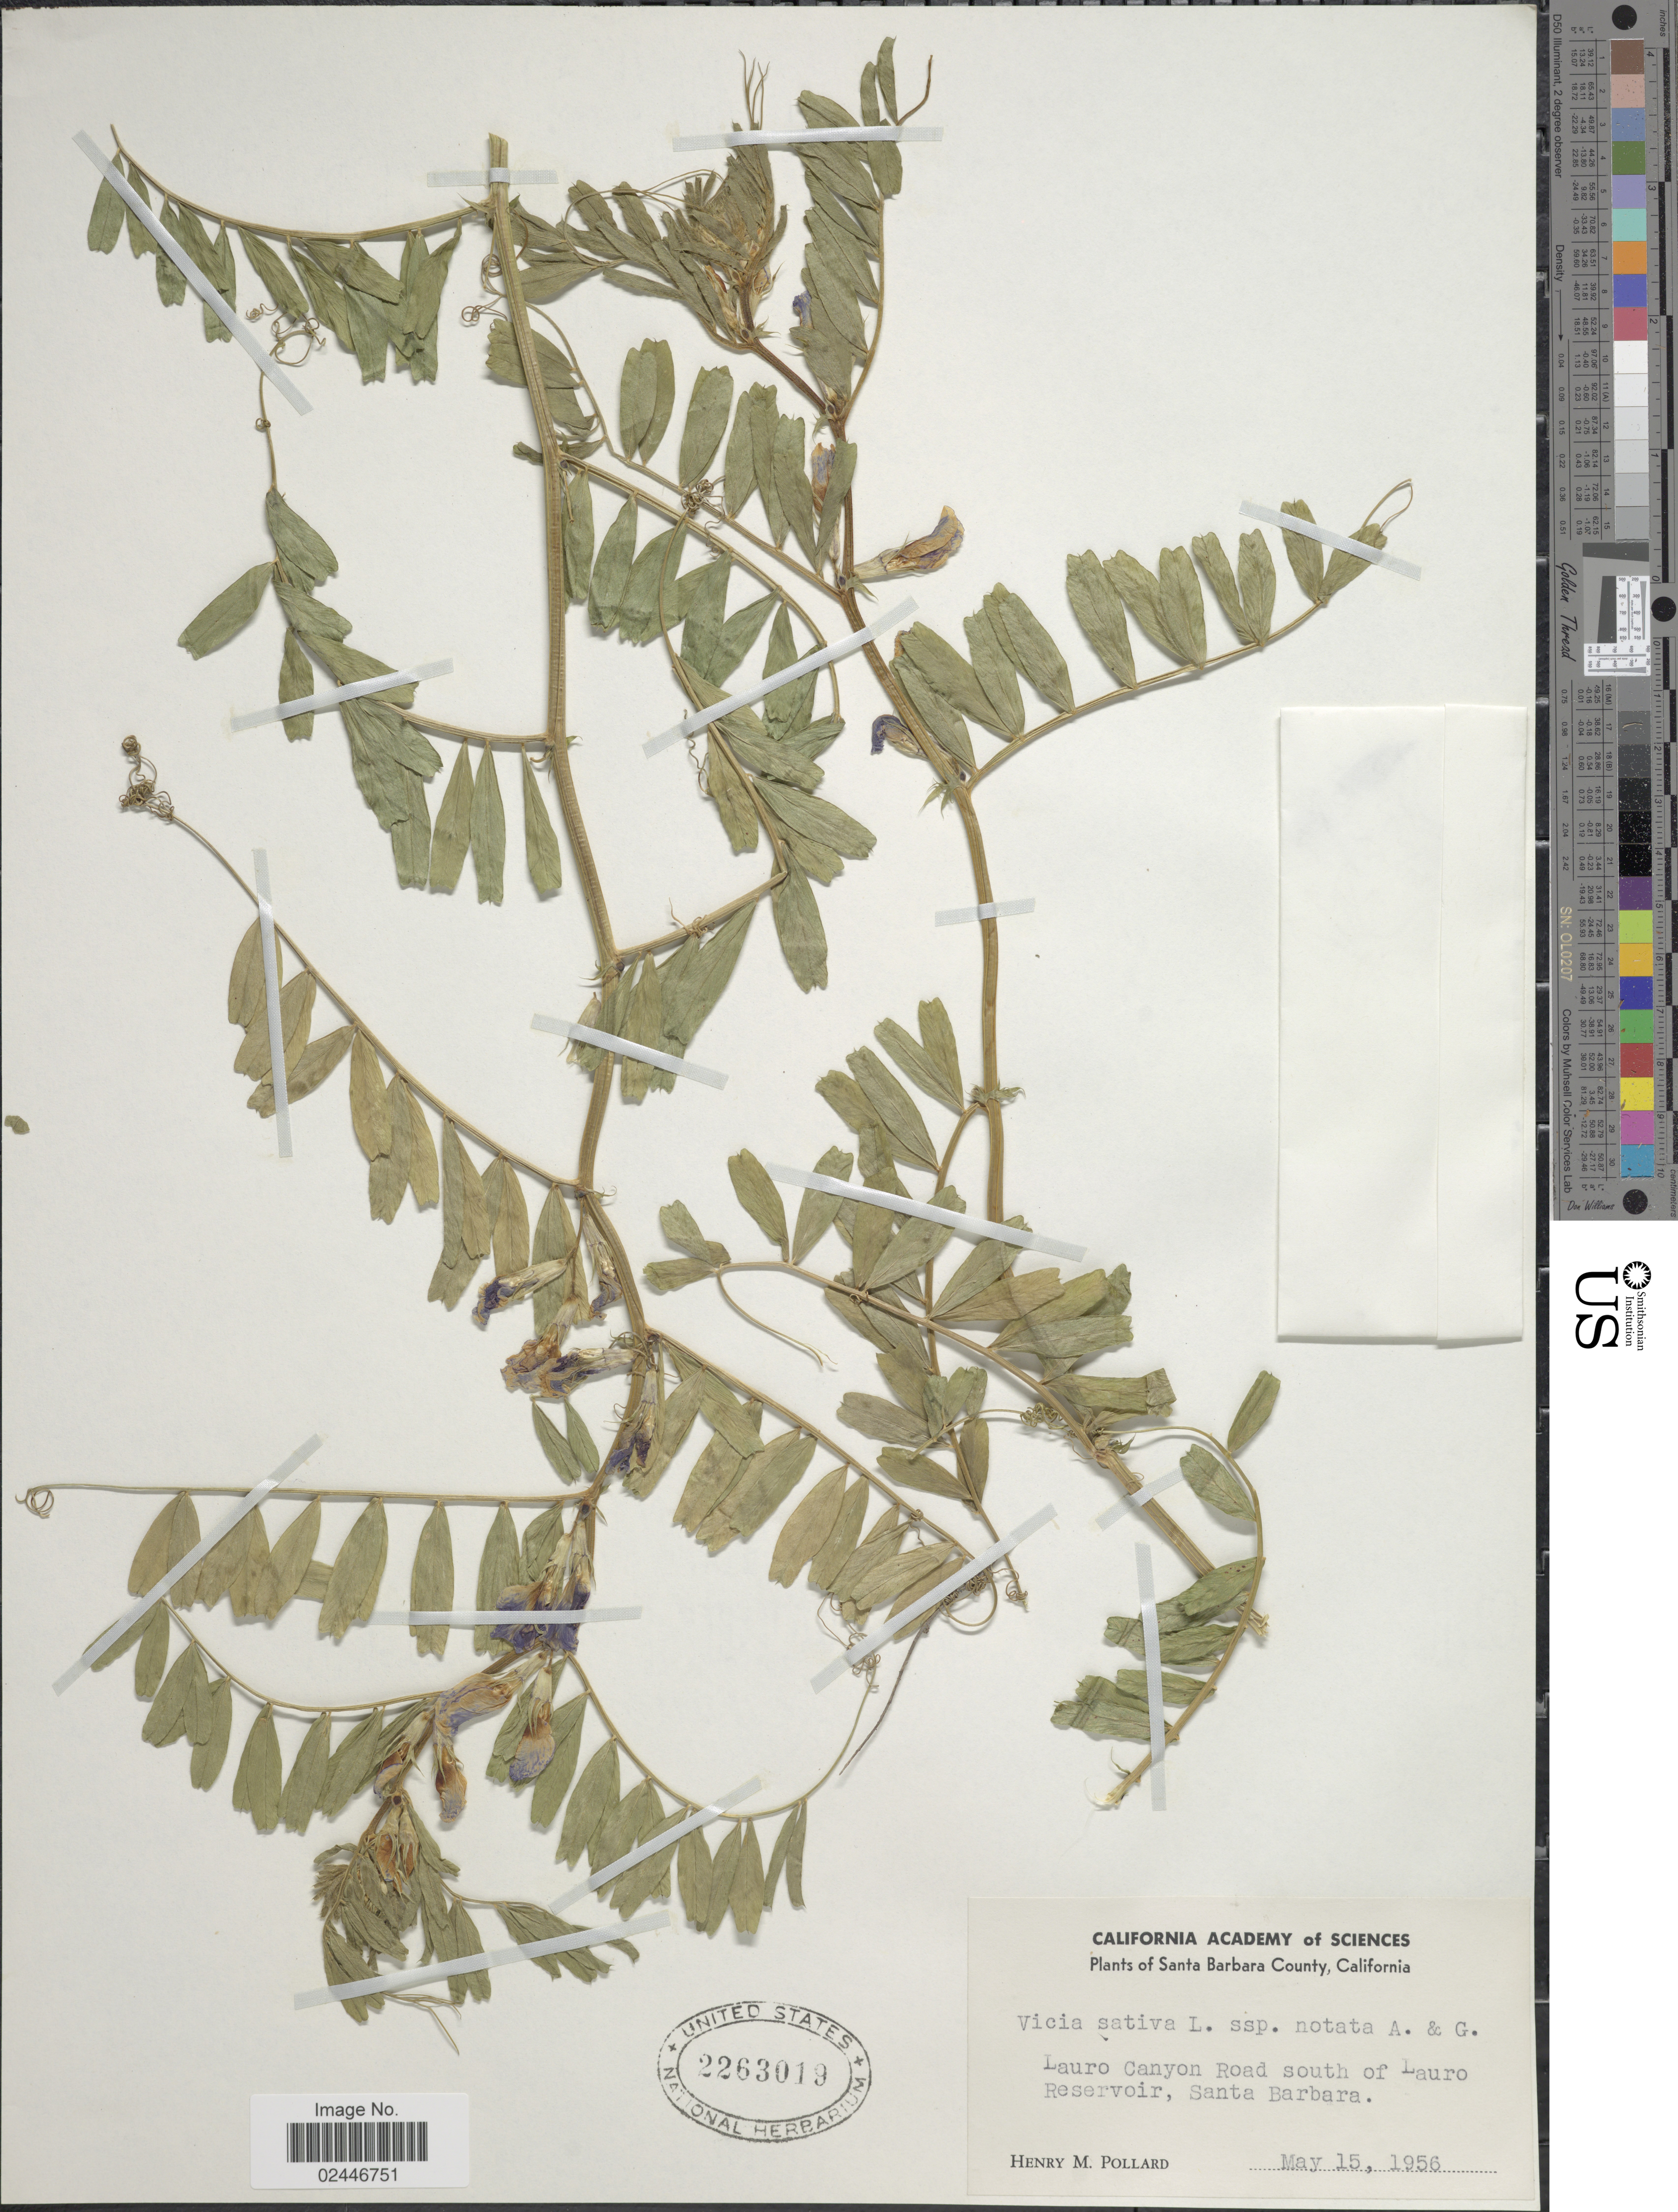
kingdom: Plantae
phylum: Tracheophyta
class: Magnoliopsida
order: Fabales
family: Fabaceae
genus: Vicia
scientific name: Vicia sativa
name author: L.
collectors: H. M. Pollard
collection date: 1956-05-15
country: United States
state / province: California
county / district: Santa Barbara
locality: Santa Barbara County, Lauro Canyon Road south of Lauro Reservoir, Santa Barbara.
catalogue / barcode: US 2263019